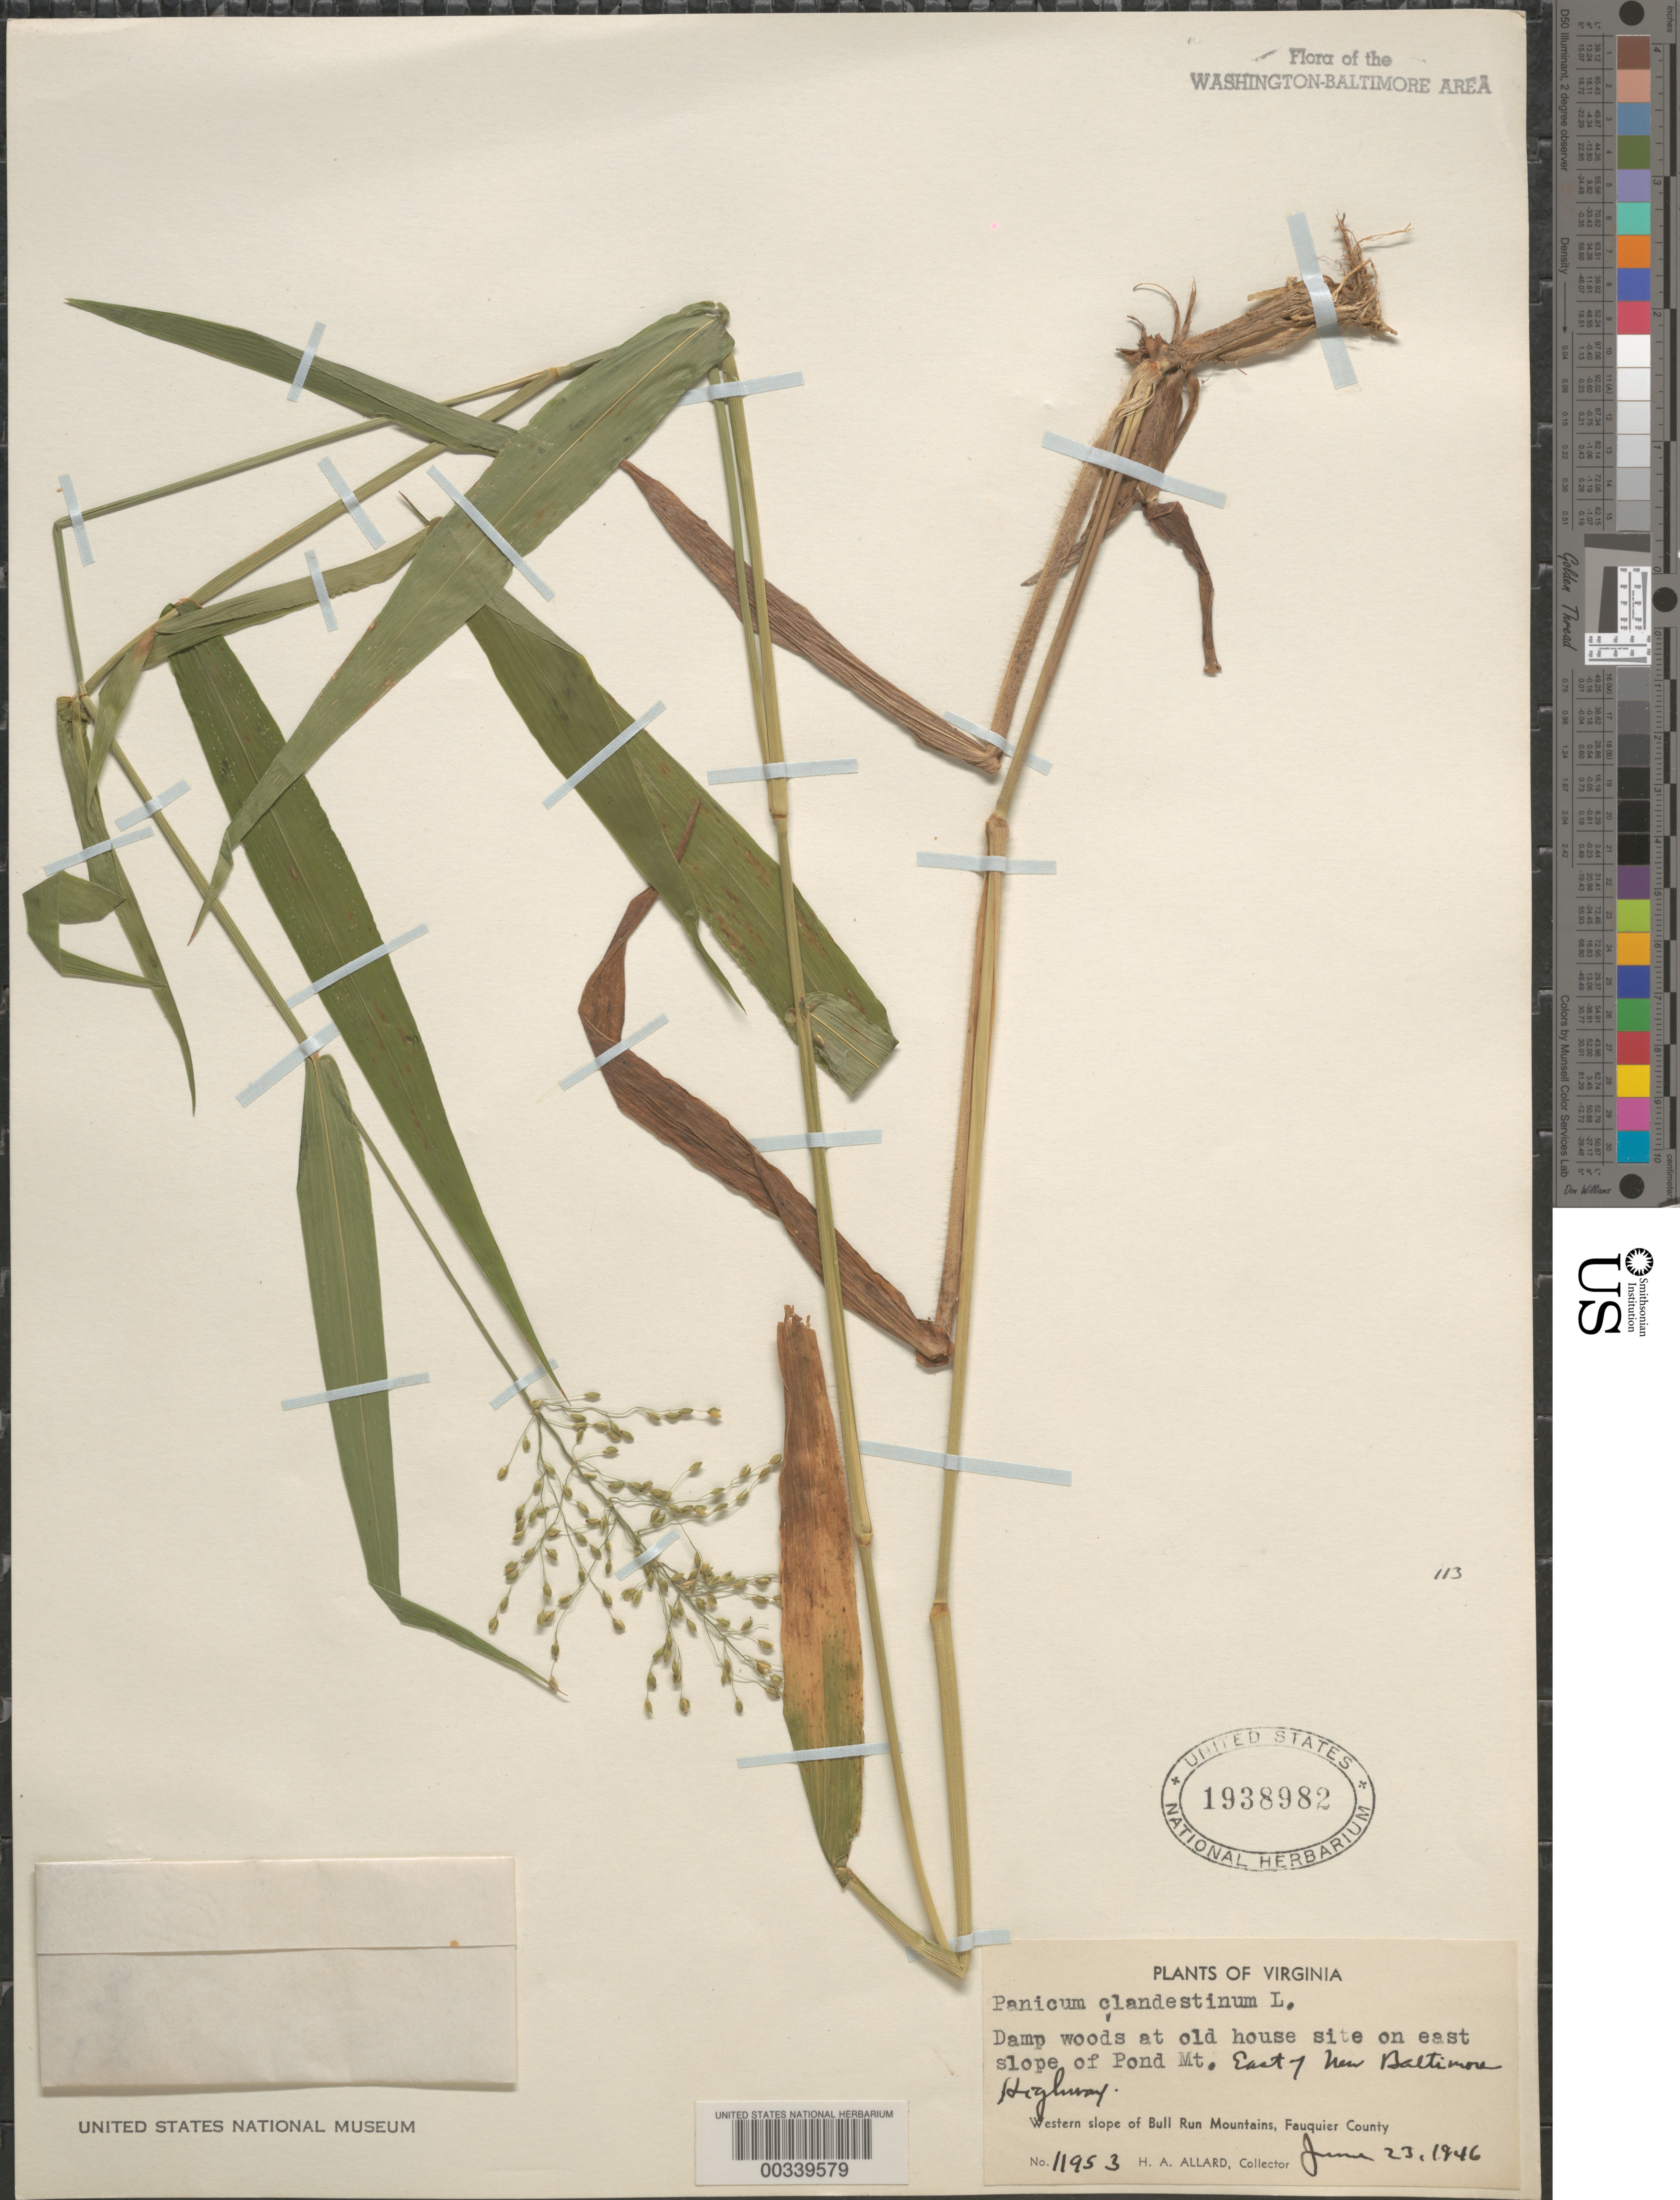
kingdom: Plantae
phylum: Tracheophyta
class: Liliopsida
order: Poales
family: Poaceae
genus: Dichanthelium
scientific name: Dichanthelium clandestinum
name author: (L.) Gould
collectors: H. A. Allard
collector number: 11953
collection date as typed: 23 Jun 1946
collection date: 1946-06-23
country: United States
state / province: Virginia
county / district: Fauquier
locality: Pond Mt, E of New Baltimore Highway Bull Run Mts.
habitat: Damp woods at old house site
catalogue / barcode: US 1938982